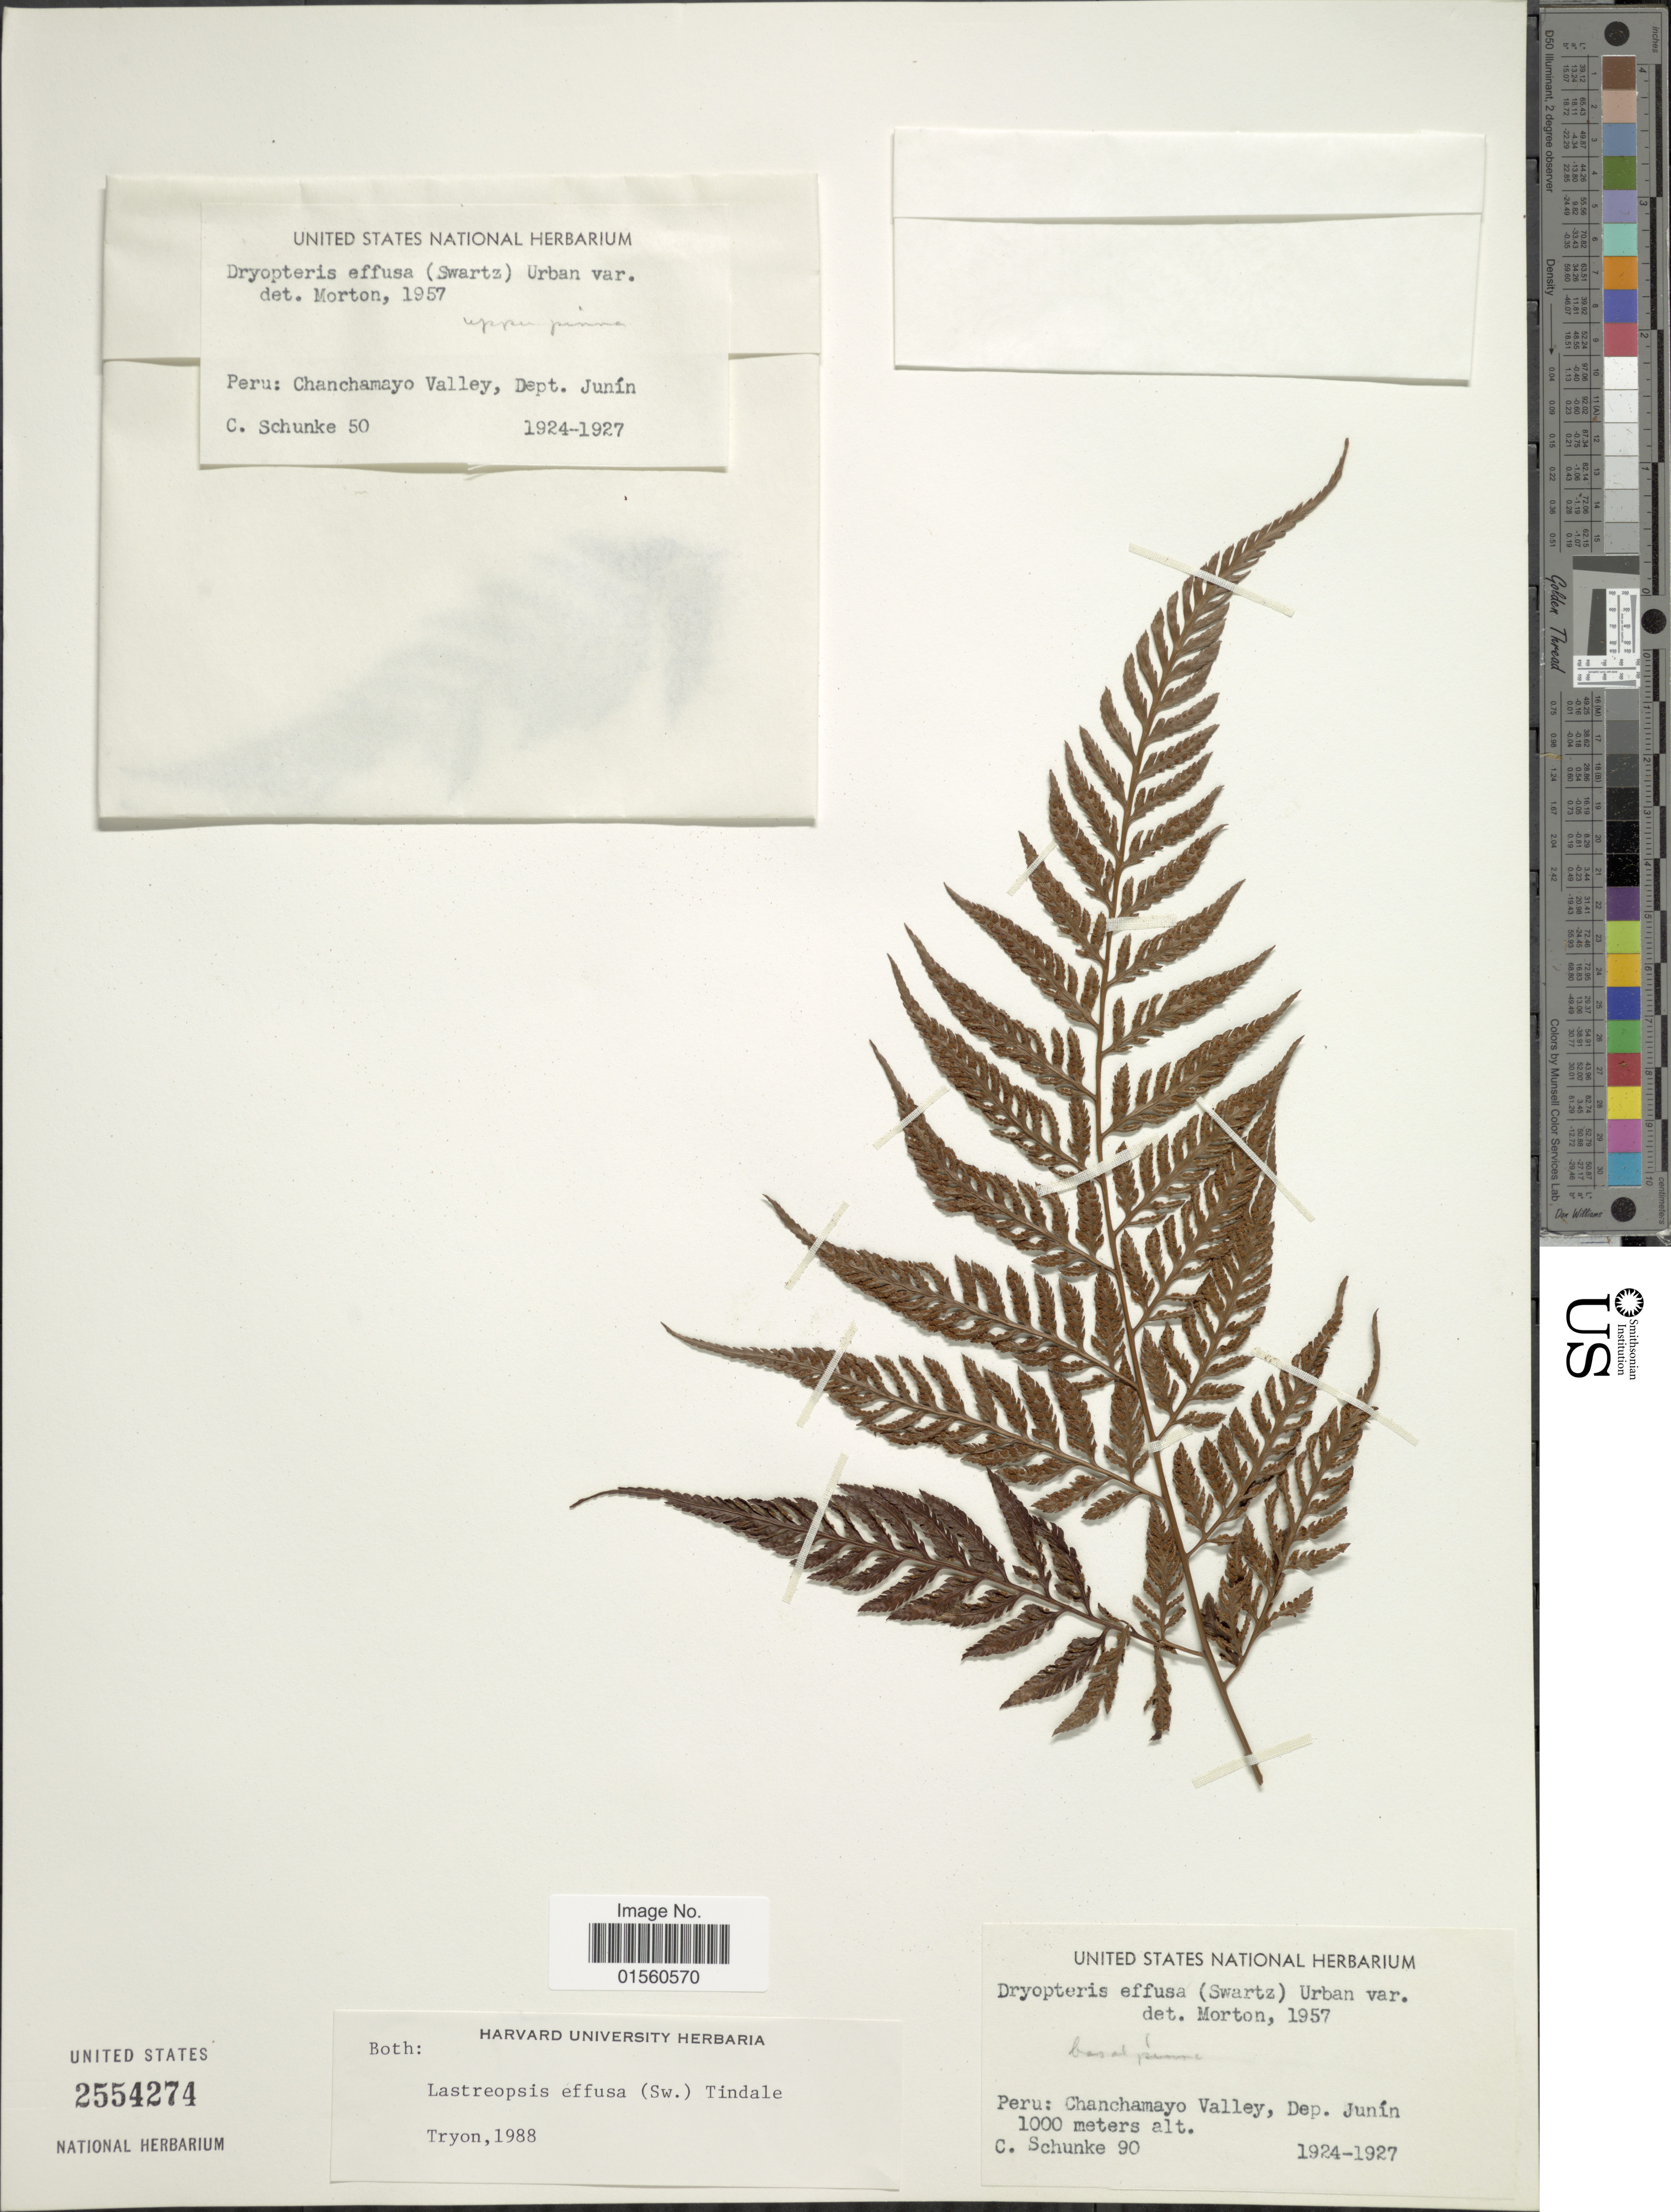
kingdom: Plantae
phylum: Tracheophyta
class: Polypodiopsida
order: Polypodiales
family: Dryopteridaceae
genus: Parapolystichum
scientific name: Parapolystichum effusum var. effusum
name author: (Sw.) Ching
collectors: C. Schunke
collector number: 90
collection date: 1924/1927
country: Peru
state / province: Junín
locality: Peru: Chanchamayo Valley, Dep. Junin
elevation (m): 1000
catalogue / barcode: US 2554274